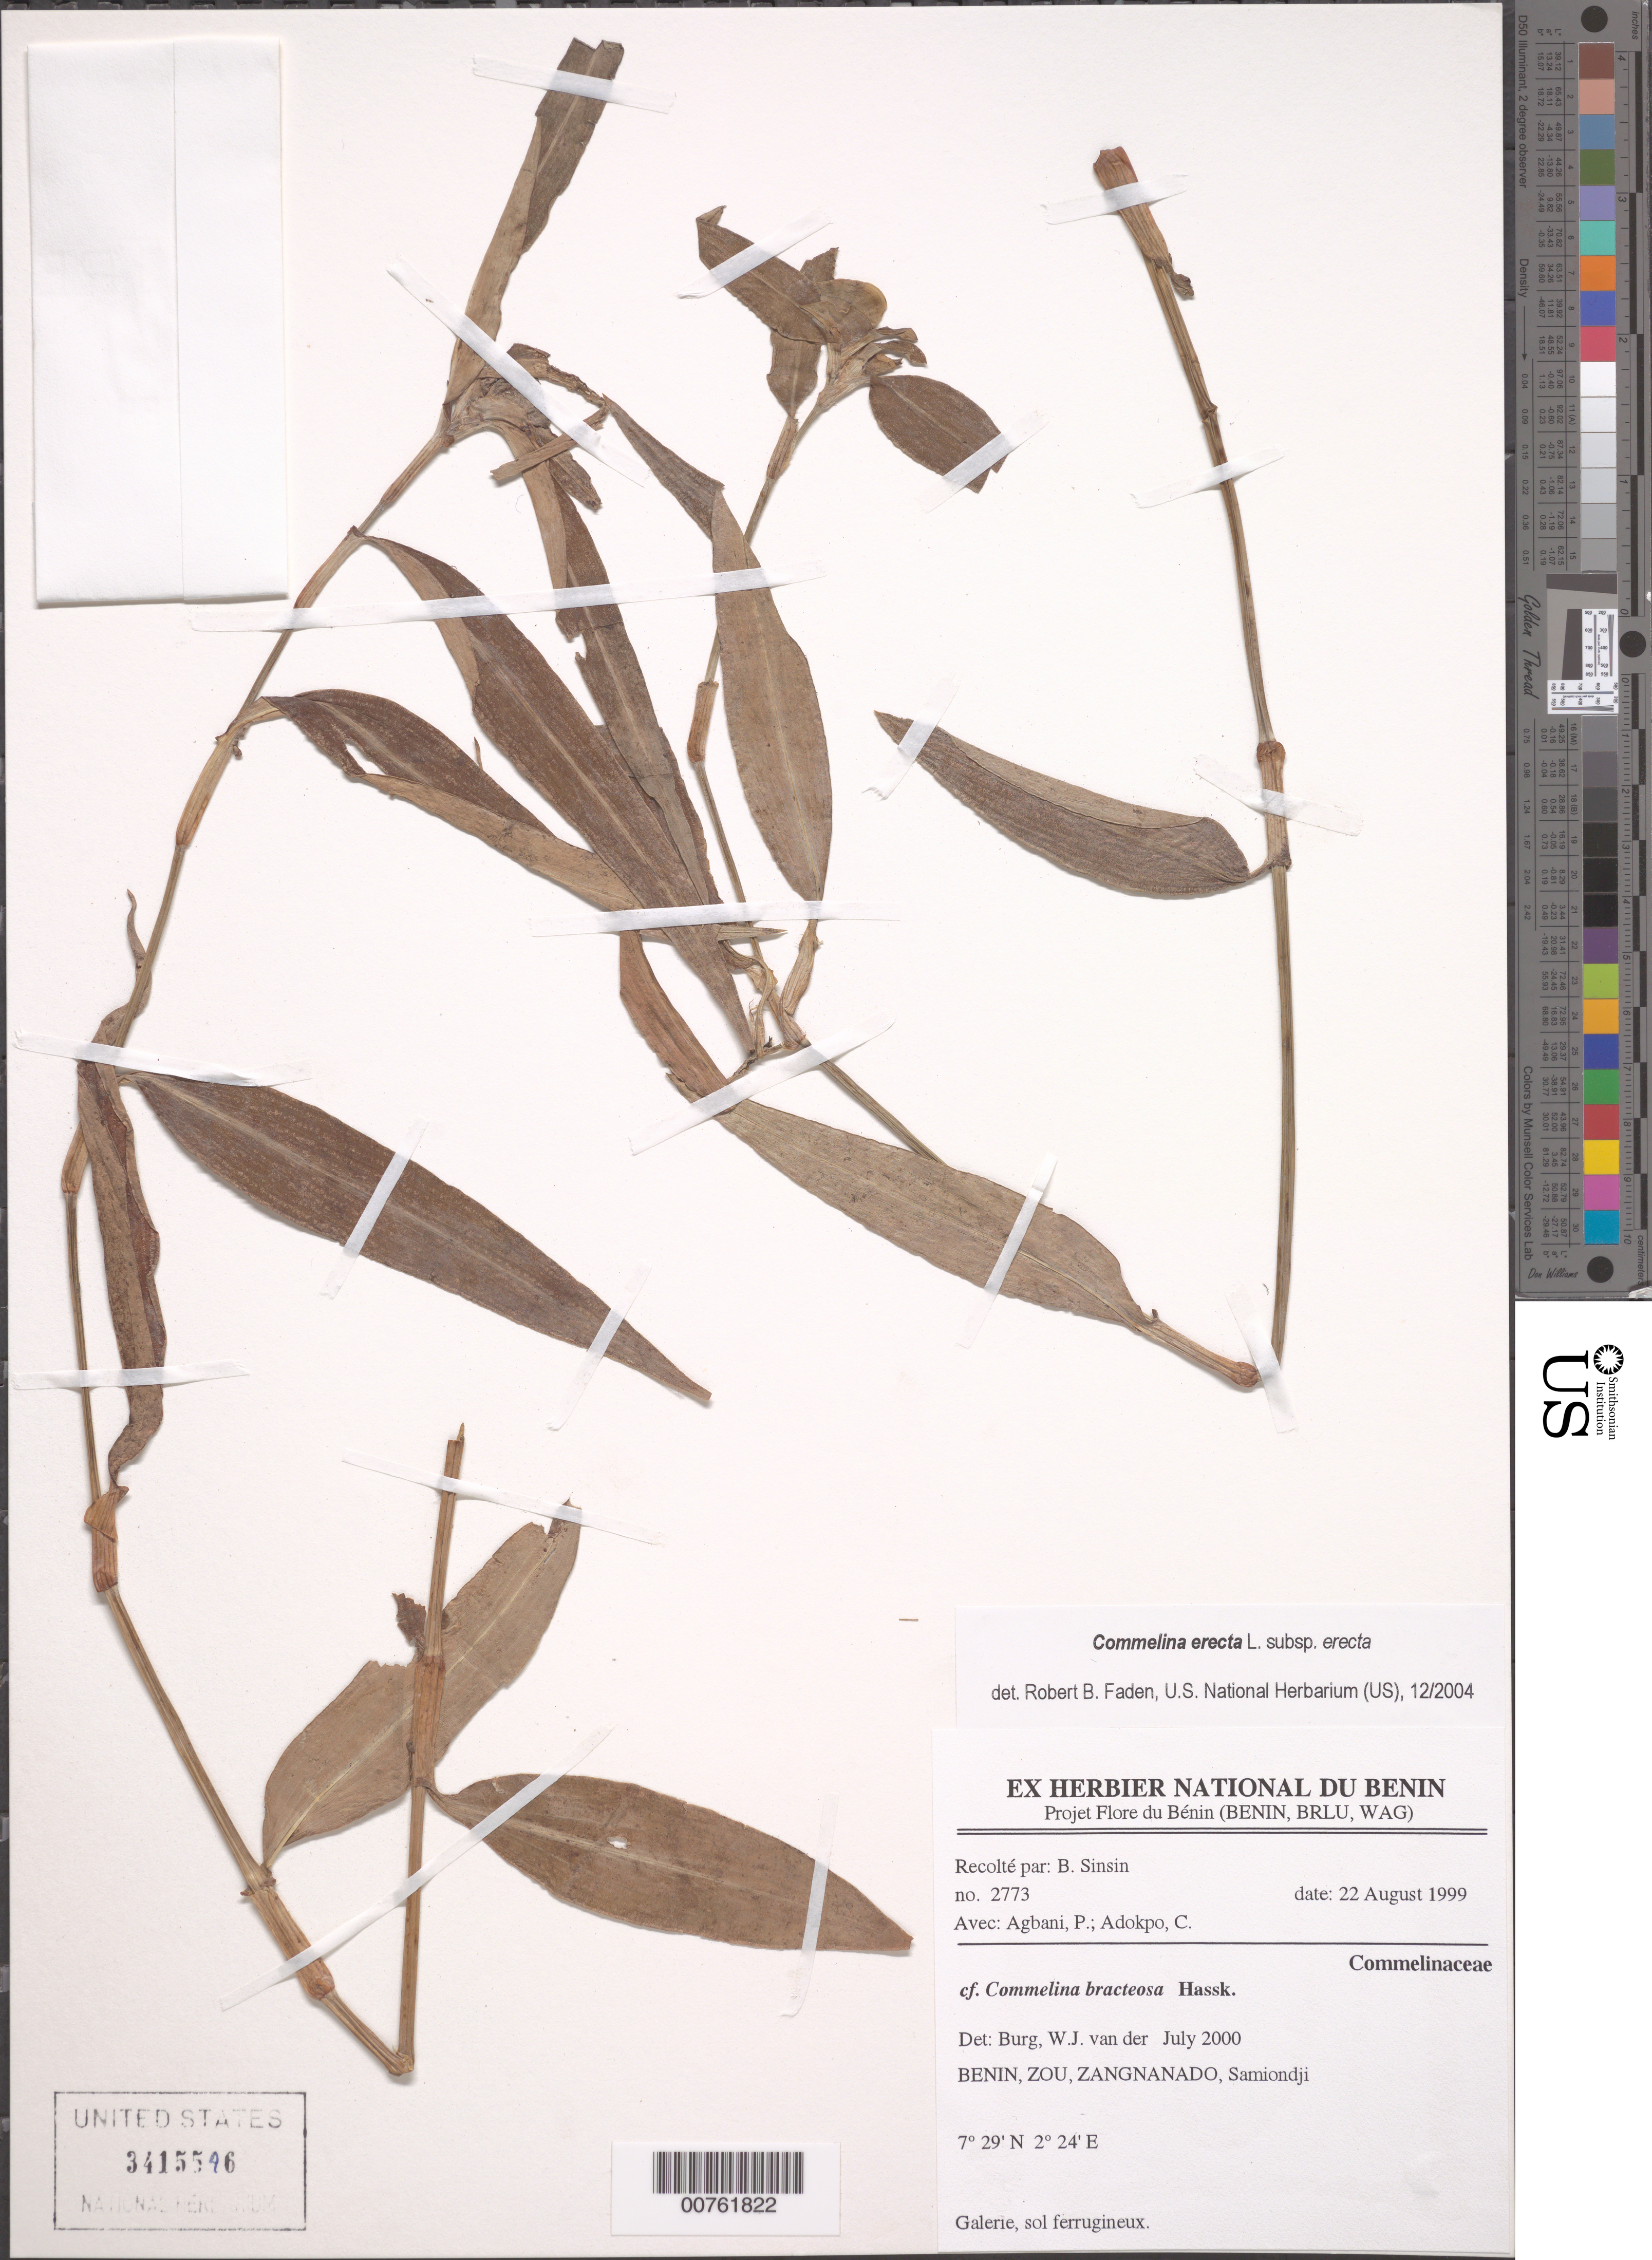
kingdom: Plantae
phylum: Tracheophyta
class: Liliopsida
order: Commelinales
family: Commelinaceae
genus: Commelina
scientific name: Commelina erecta subsp. erecta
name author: L.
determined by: Faden, Robert B., (US), Smithsonian Institution - National Museum of Natural History (UNITED STATES)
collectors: V. Adjakidjè, P. Agbani & C. Adokpo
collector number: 2773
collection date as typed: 22 Aug 1999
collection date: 1999-08-22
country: Benin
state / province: Zou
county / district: Zangnanado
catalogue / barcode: US 3415546